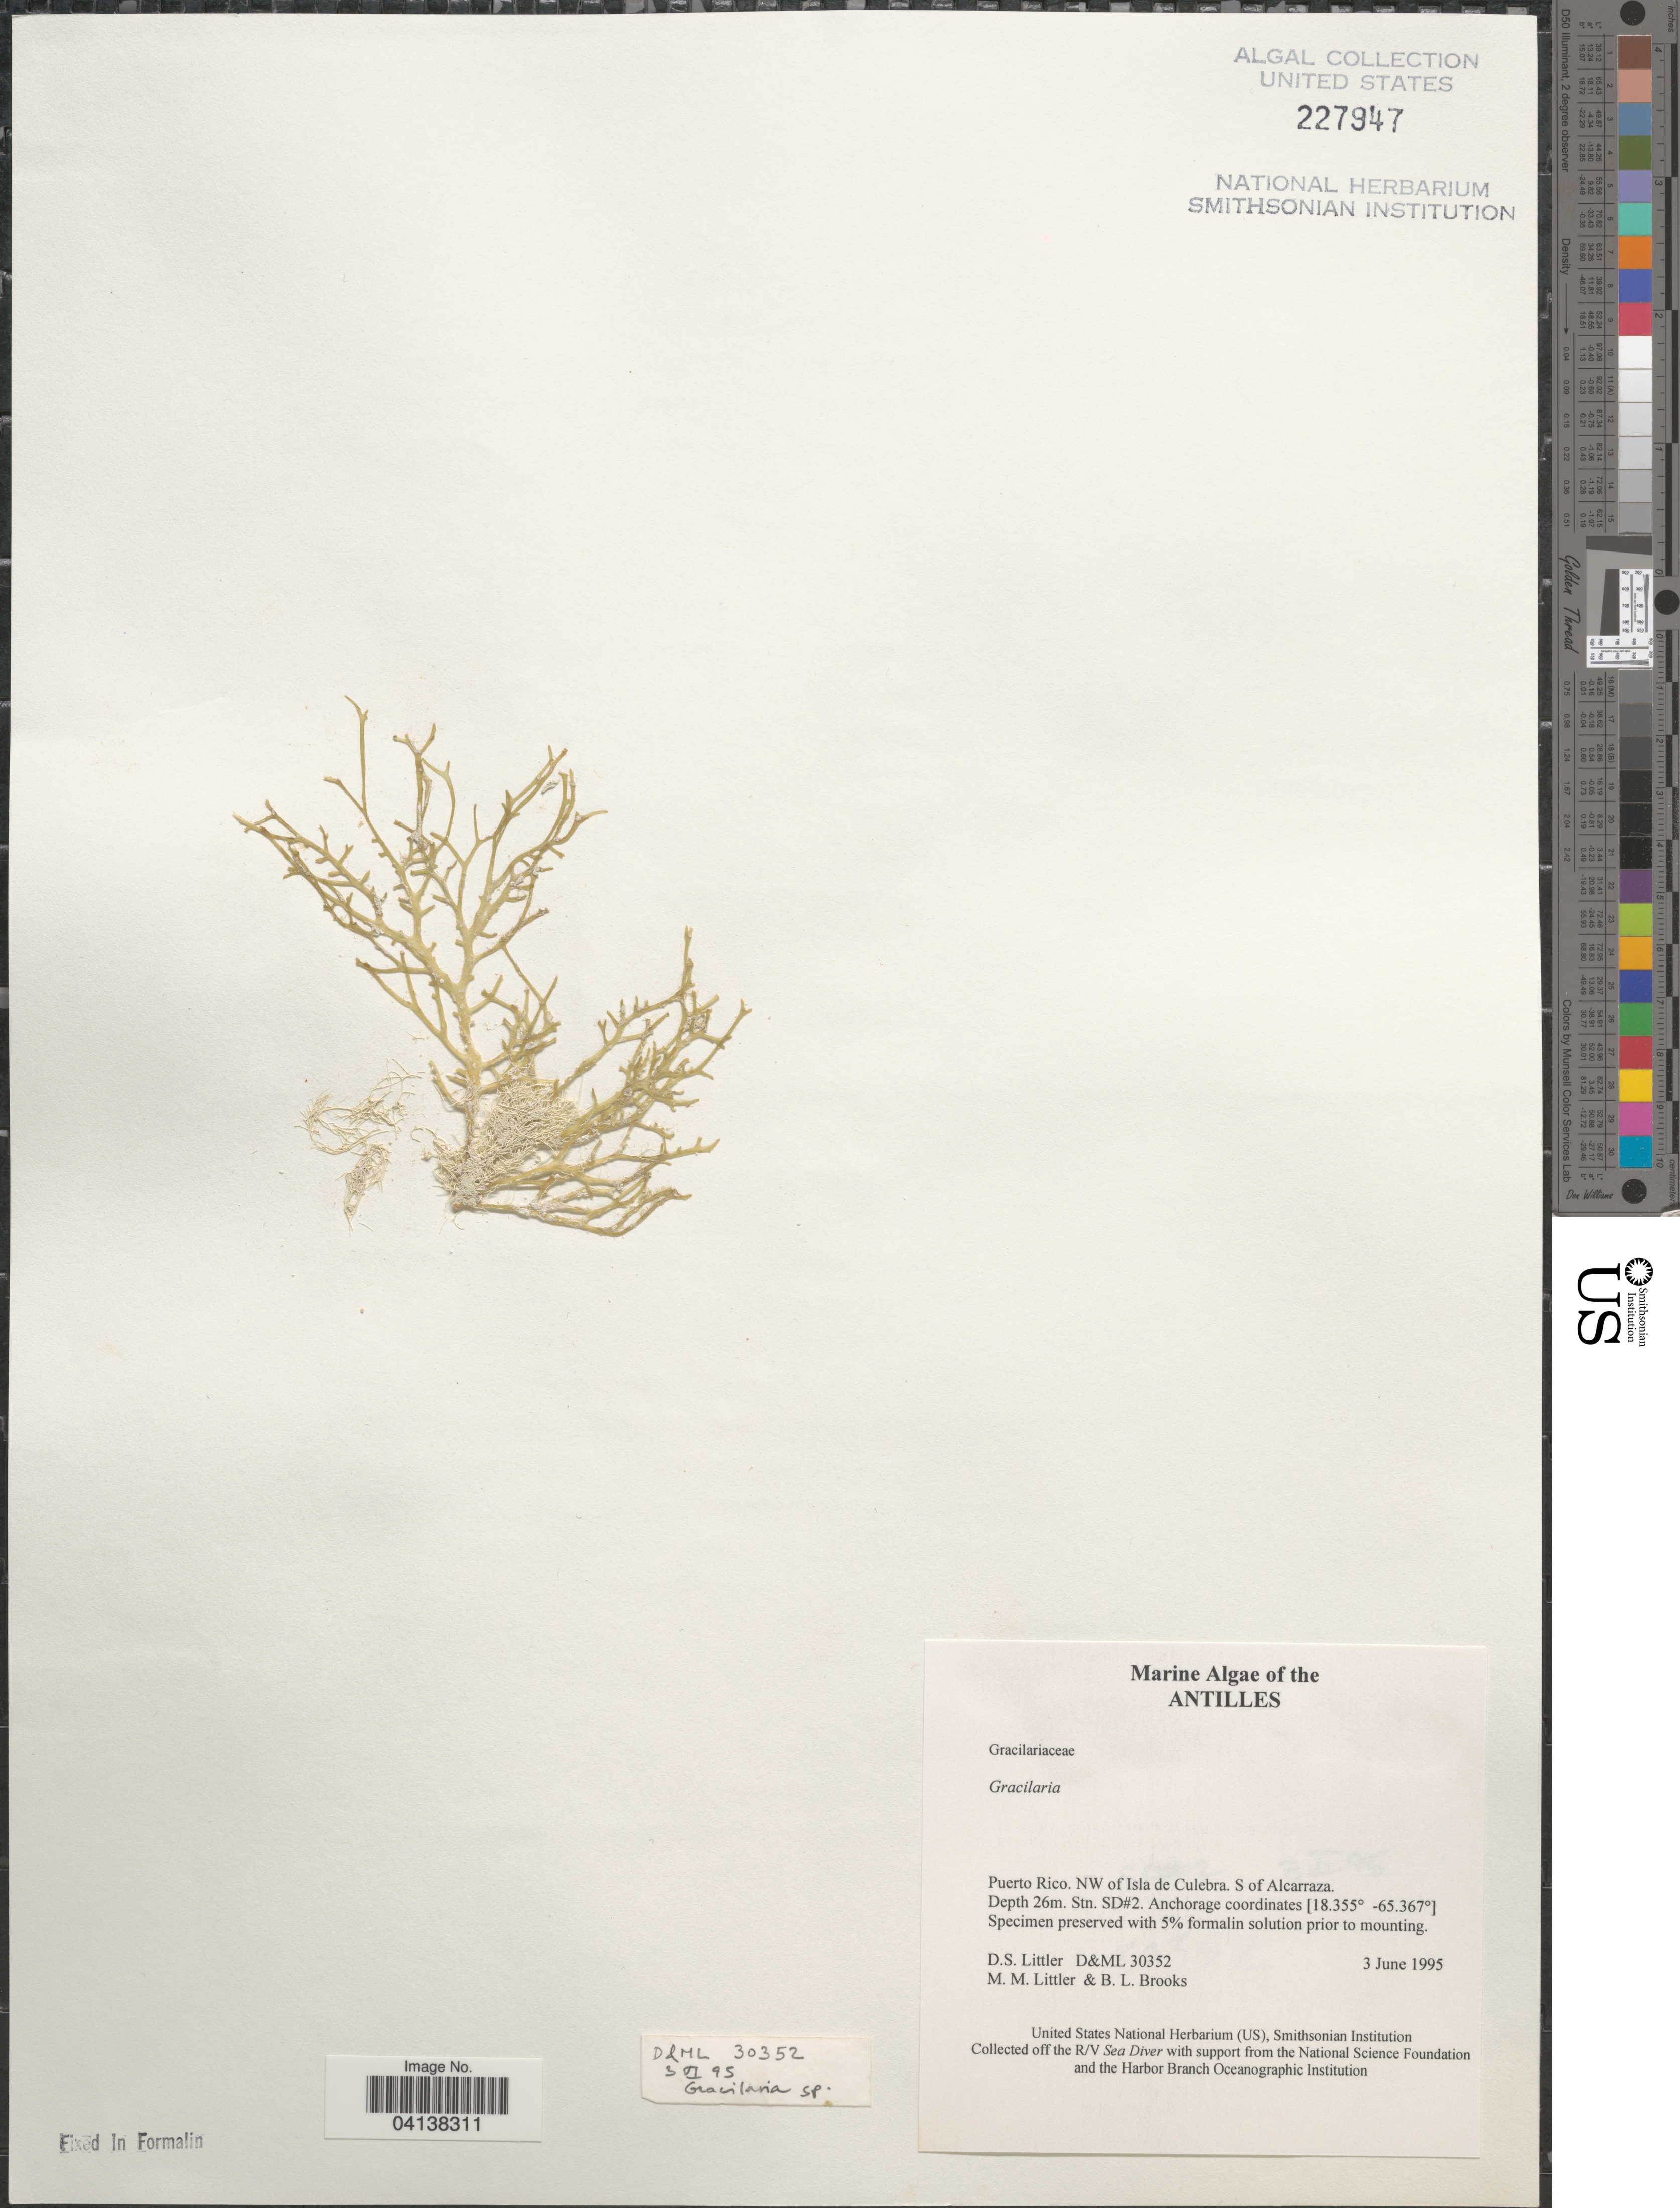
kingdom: Plantae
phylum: Rhodophyta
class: Florideophyceae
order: Gracilariales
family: Gracilariaceae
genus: Gracilaria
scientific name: Gracilaria sp.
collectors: D. S. Littler & B. Brooks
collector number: D&ML 30352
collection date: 1995-06-03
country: Puerto Rico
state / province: Culebra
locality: NW of Isla de Culebra. S of Alcarraza. Stn. SD#2. The Antilles.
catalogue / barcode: US 227947